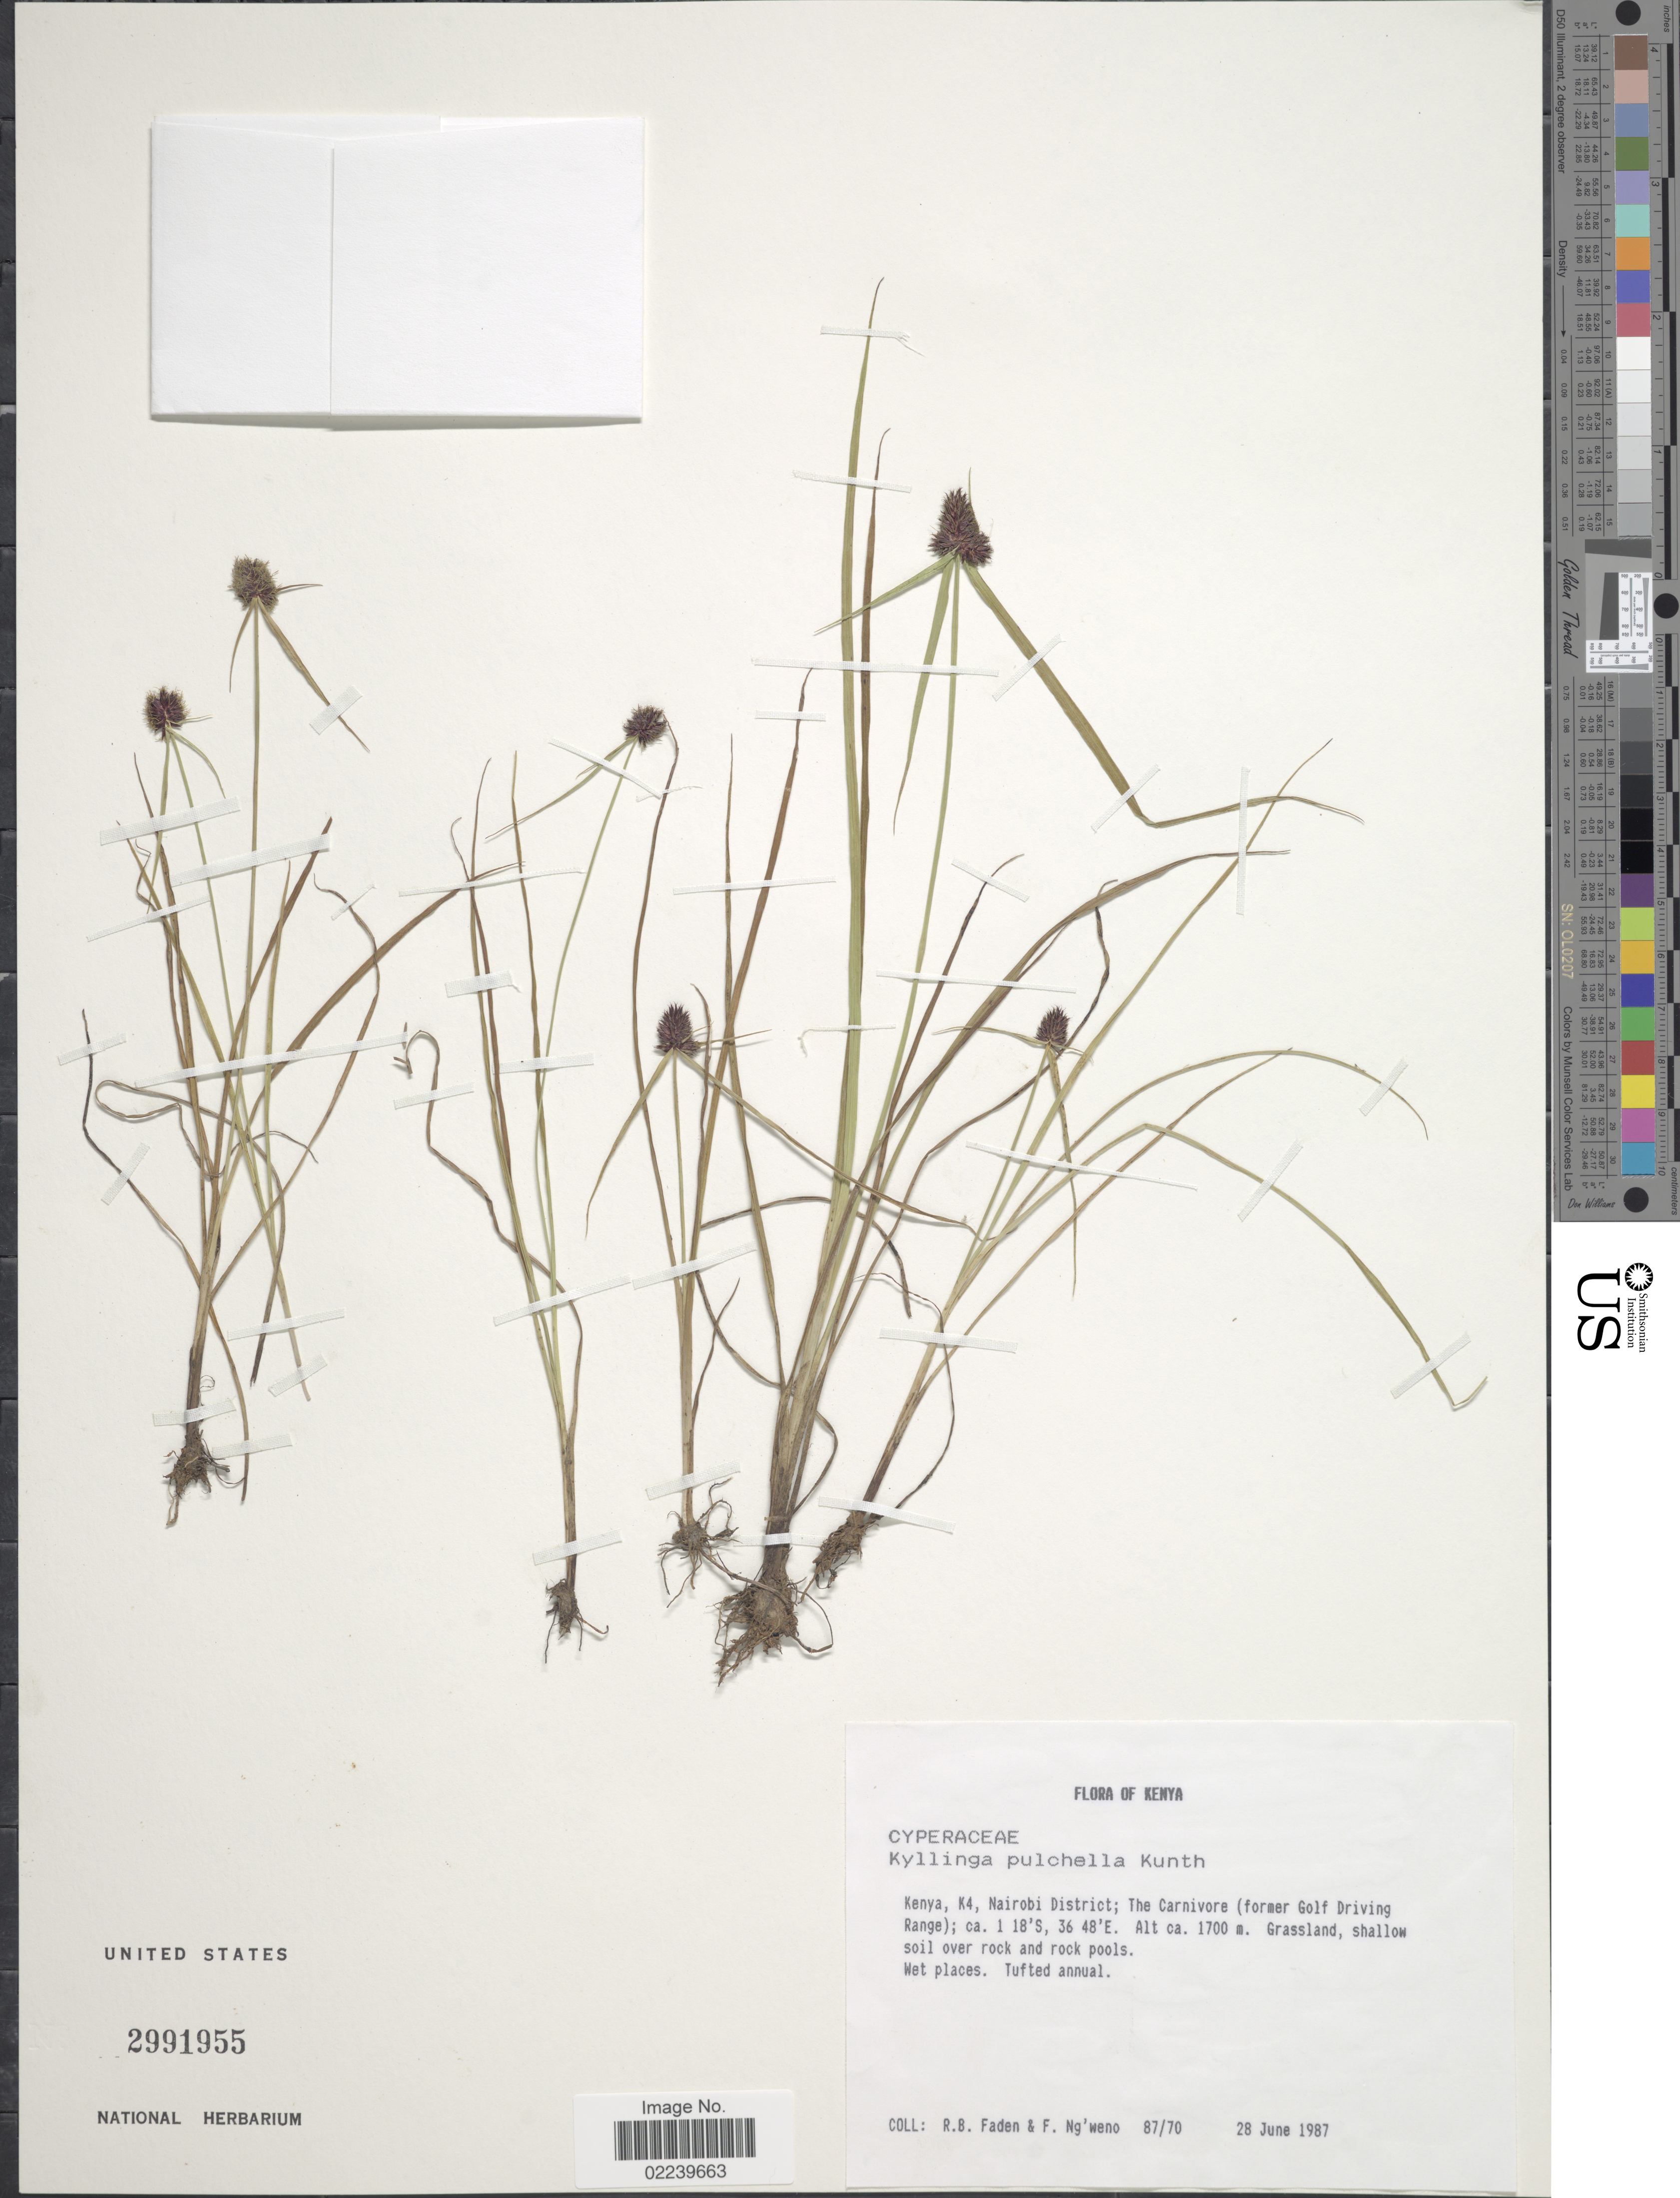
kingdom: Plantae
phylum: Tracheophyta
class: Liliopsida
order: Poales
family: Cyperaceae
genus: Cyperus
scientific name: Cyperus bracheilema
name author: (Steud.) Mattf. & Kük.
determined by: Strong, M. T., (US), Smithsonian Institution - National Museum of Natural History (UNITED STATES)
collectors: R. B. Faden & F. Ng'weno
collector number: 87/70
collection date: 1987-06-28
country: Kenya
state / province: Nairobi Area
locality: K4; The Carnivore (former Golf Driving Range)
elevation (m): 1700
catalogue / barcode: US 2991955